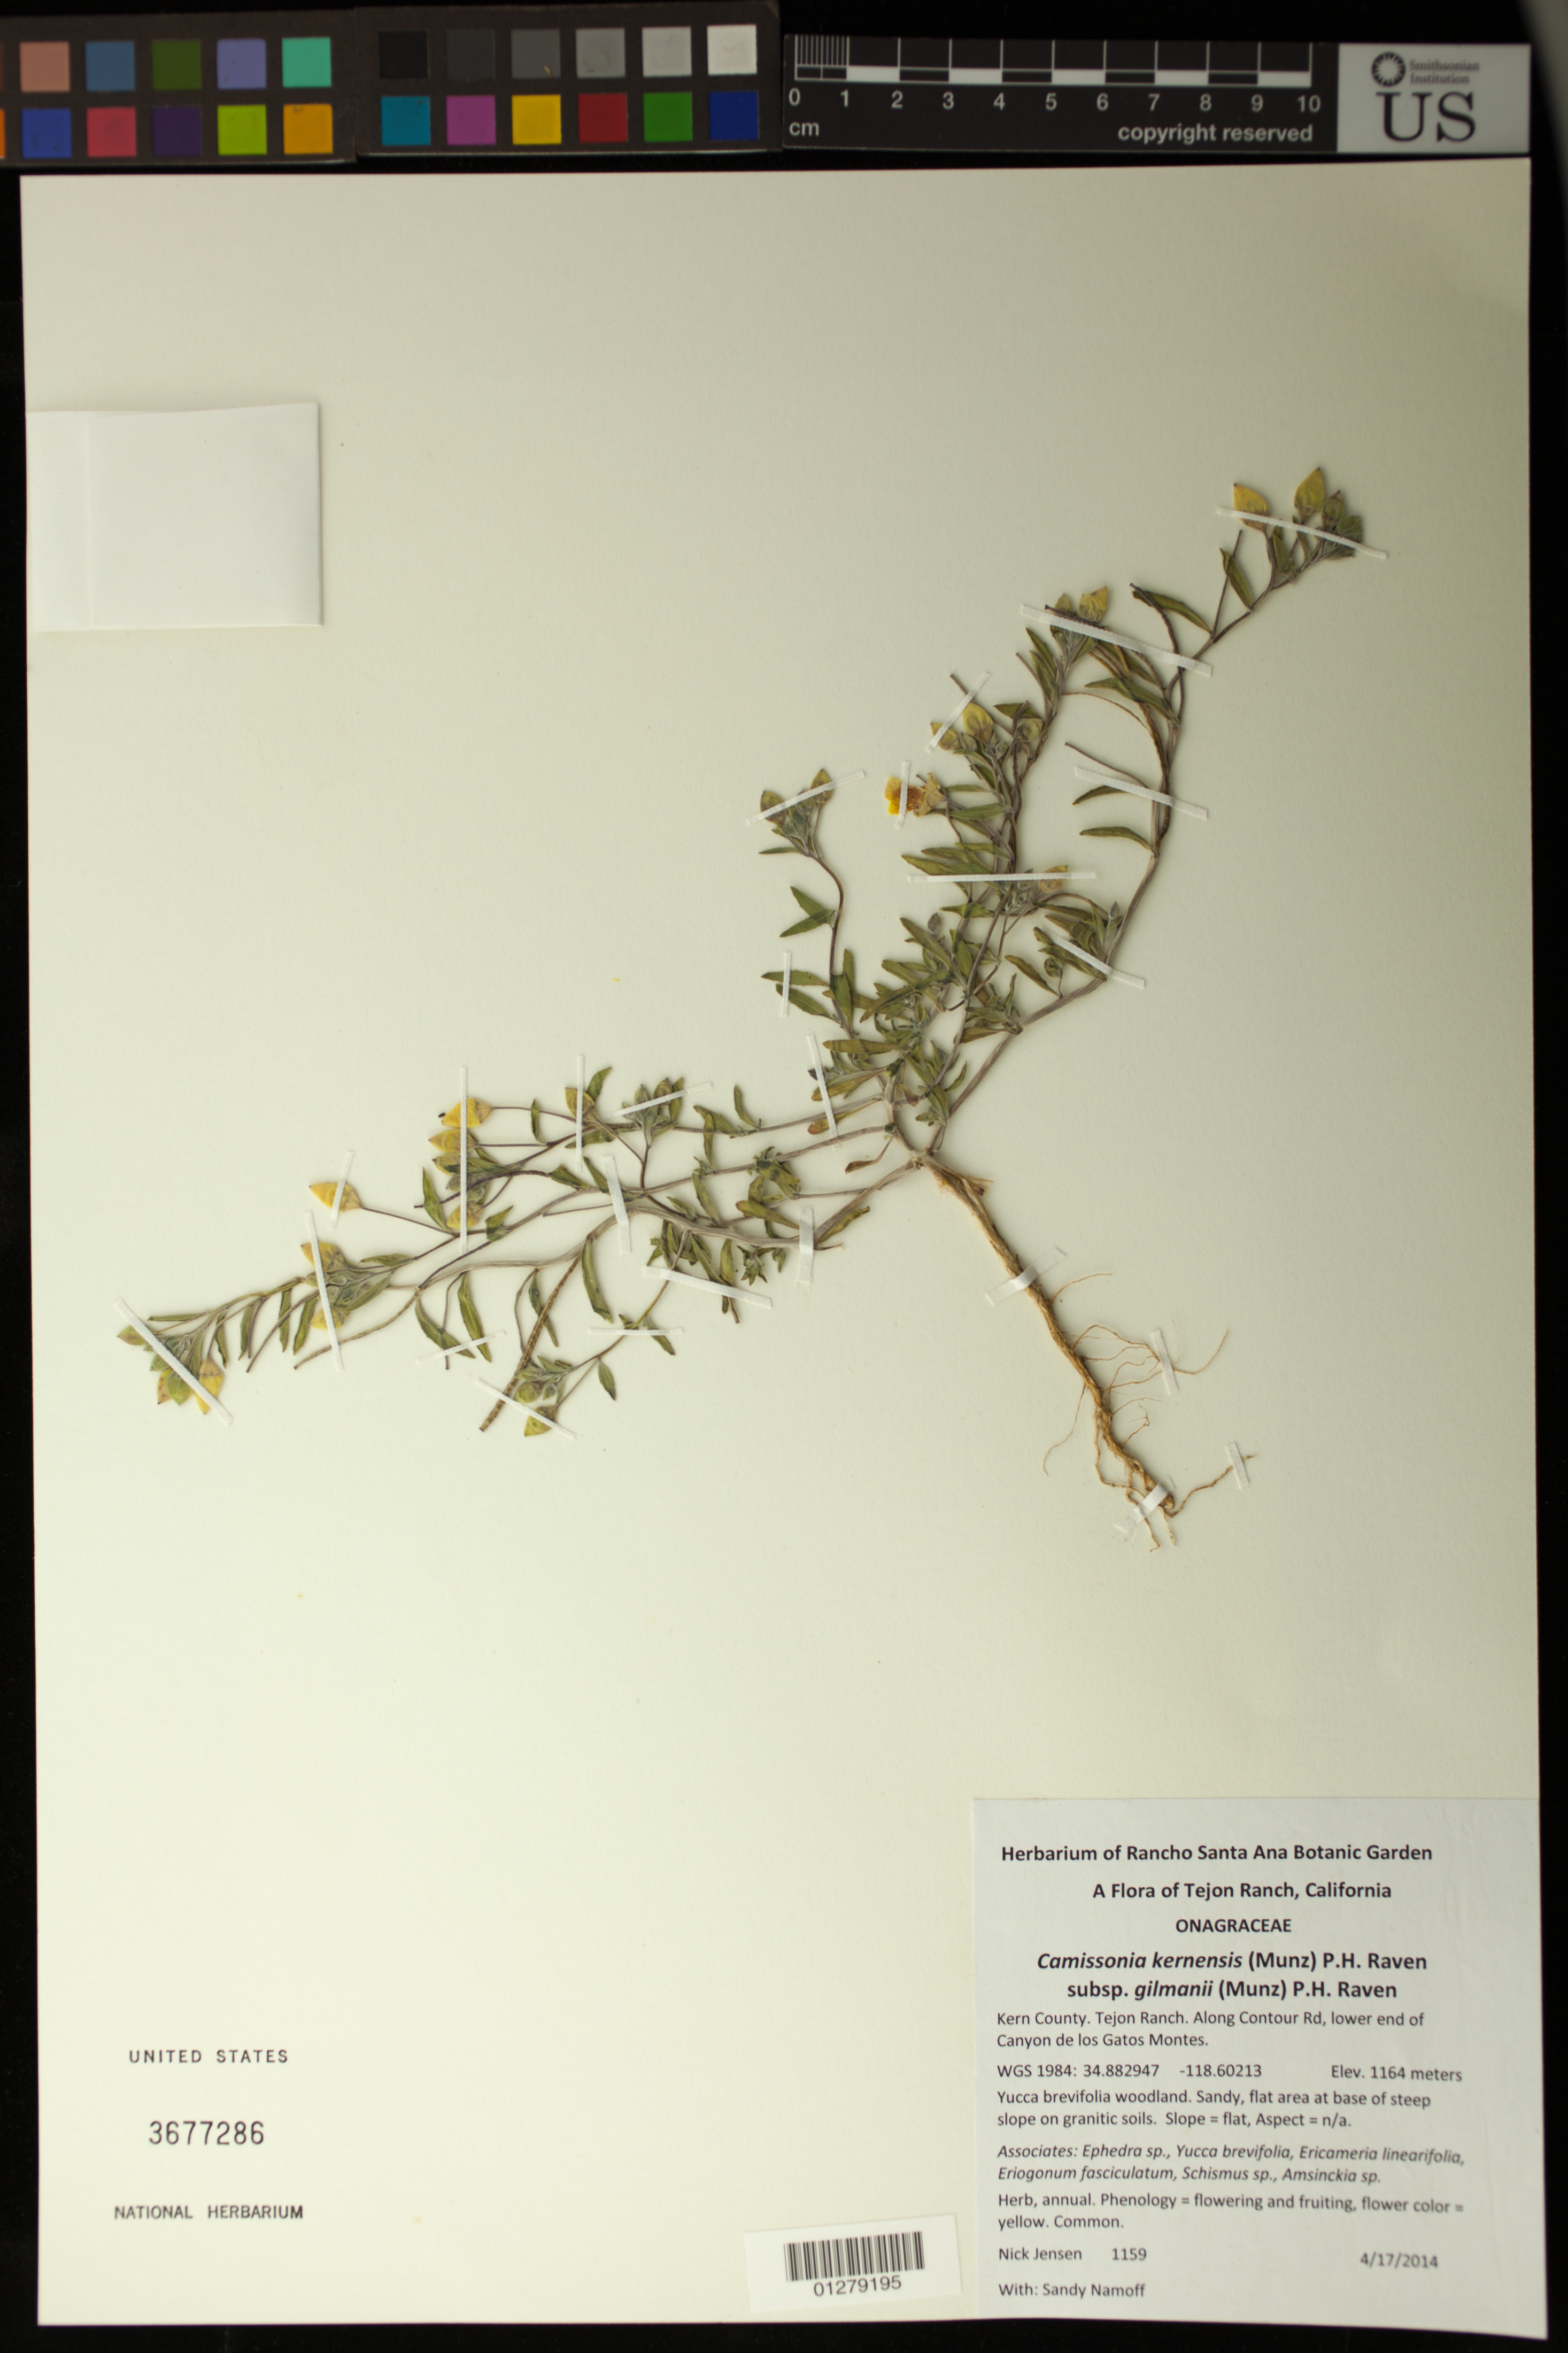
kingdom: Plantae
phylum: Tracheophyta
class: Magnoliopsida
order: Myrtales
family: Onagraceae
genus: Camissonia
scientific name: Camissonia kernensis subsp. gilmanii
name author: (Munz) P.H. Raven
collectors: N. Jensen & S. M. Namoff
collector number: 1159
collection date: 2014-04-17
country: United States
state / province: California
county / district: Kern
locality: Tejon Ranch, along Contour Road, lower end of Canyon de los Gatos Montes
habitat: Yucca brevifolia woodland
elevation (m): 1164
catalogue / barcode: US 3677286